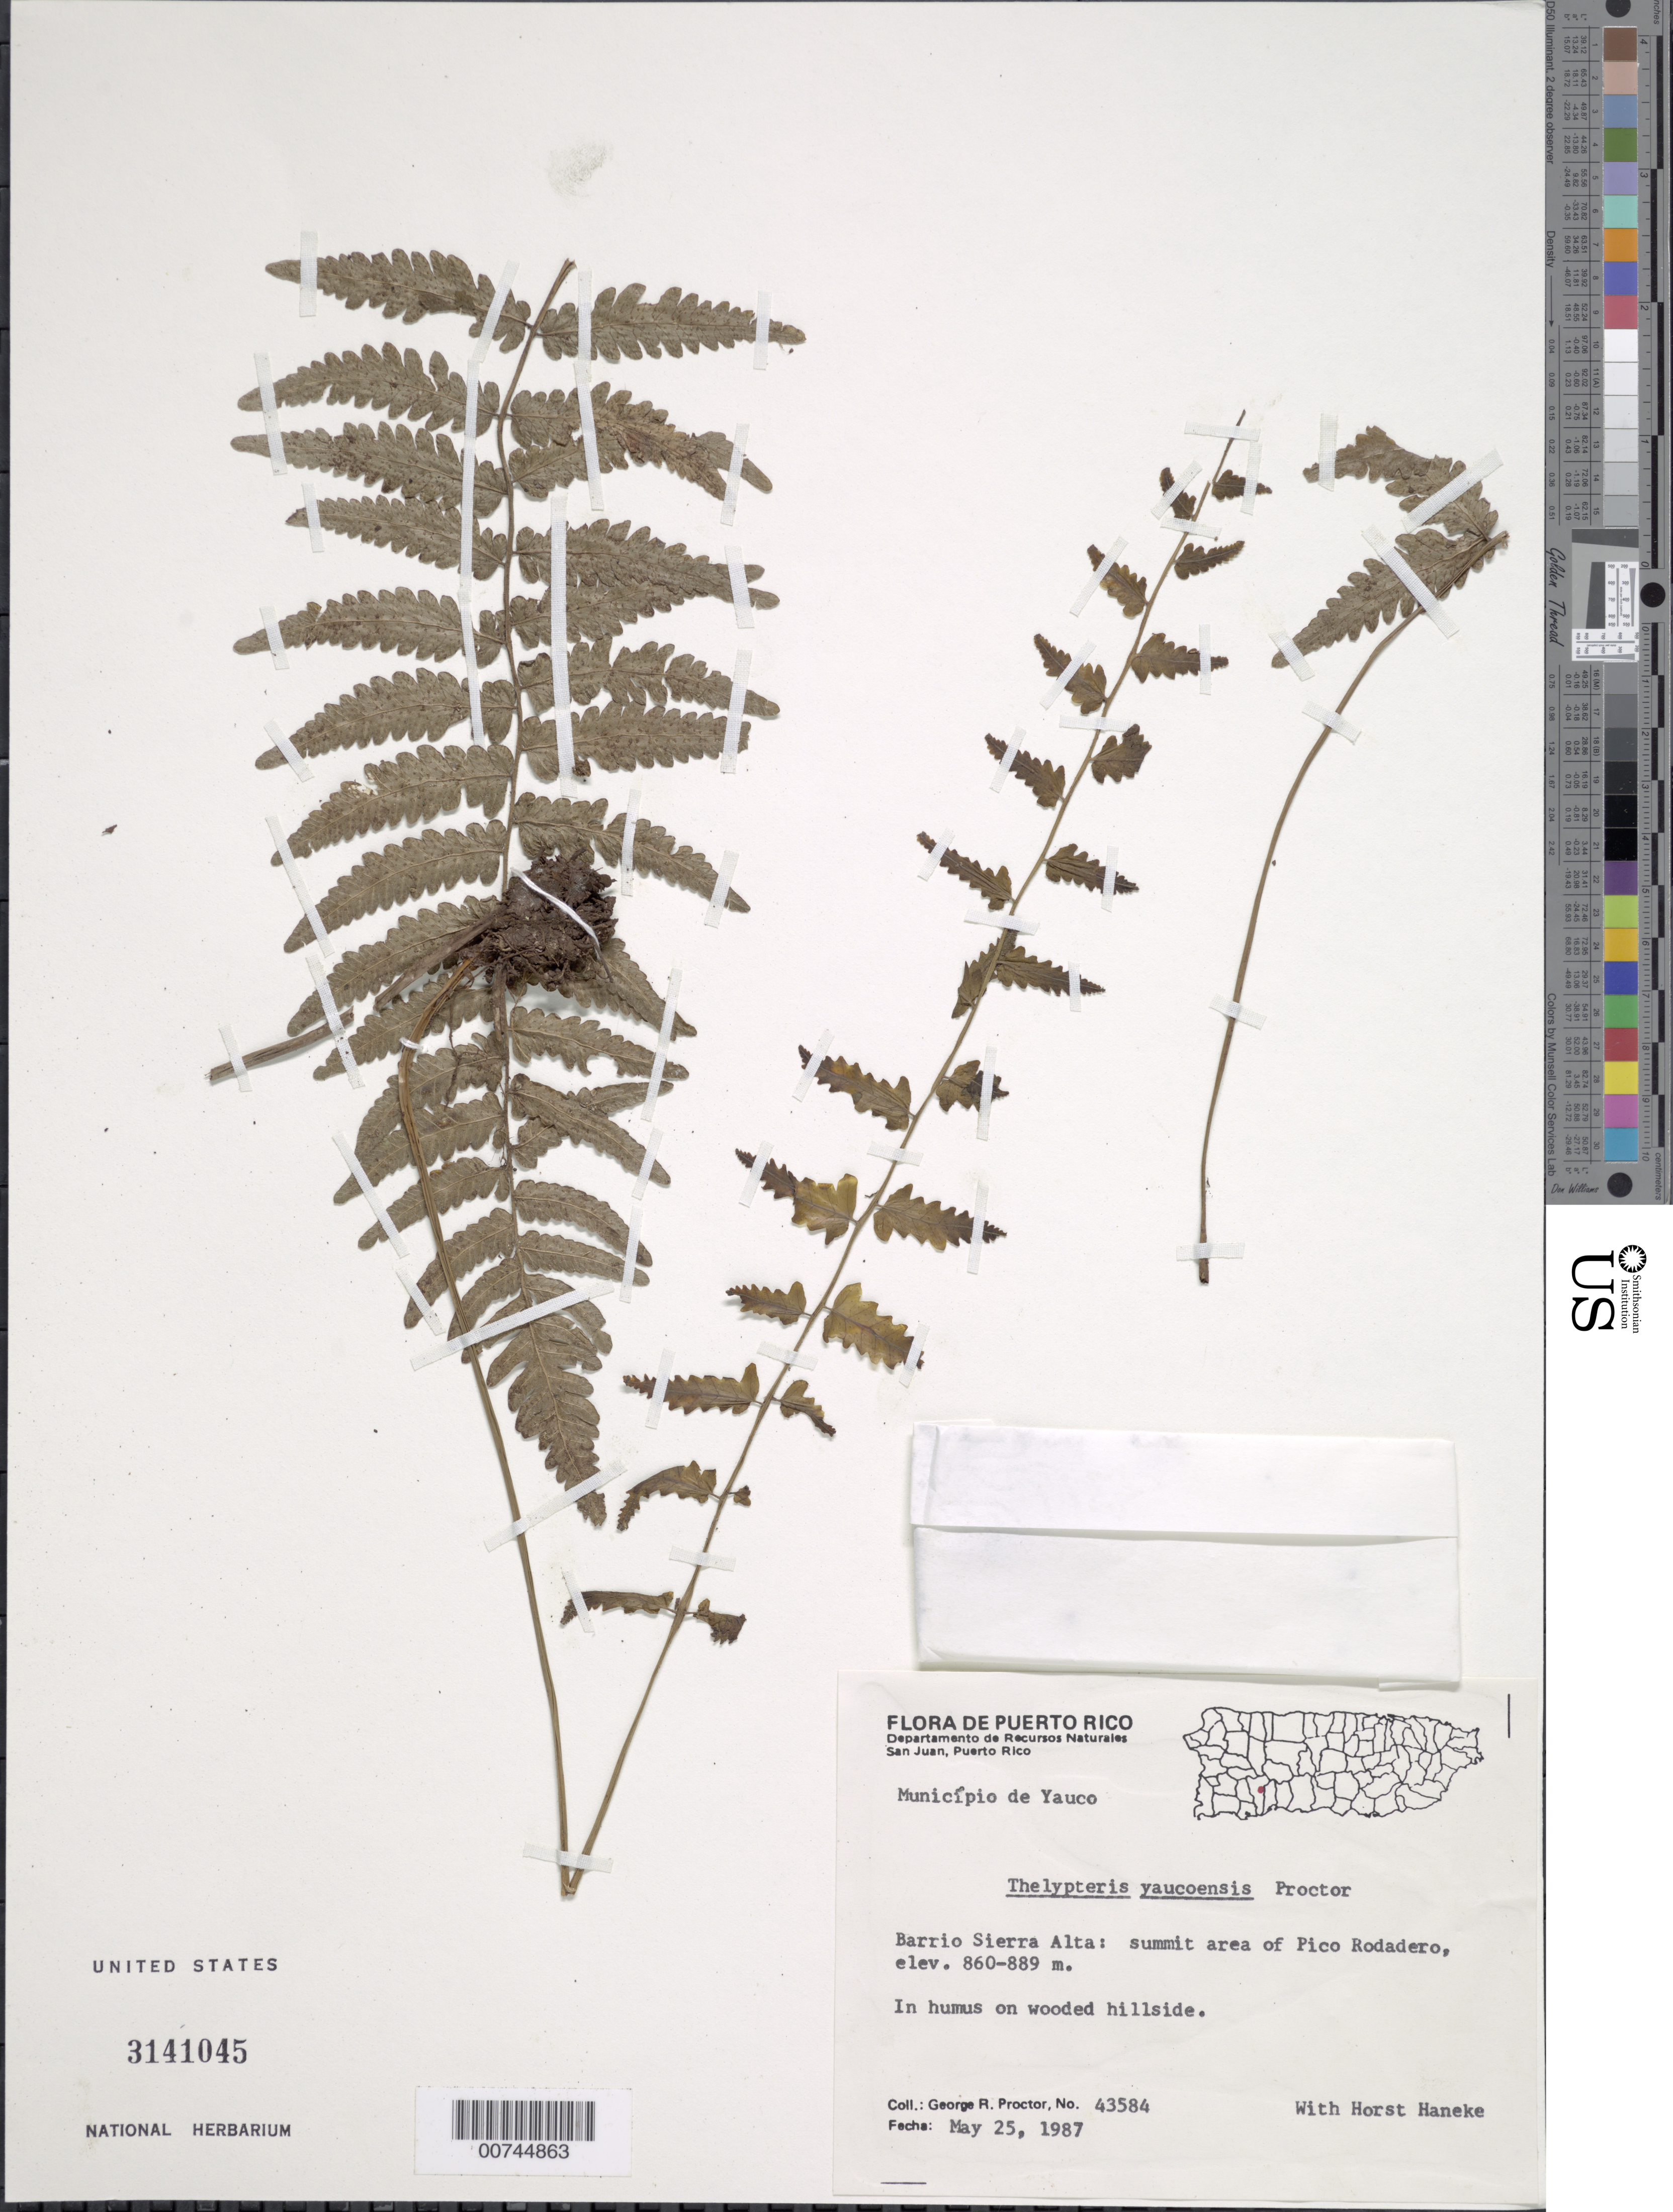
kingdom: Plantae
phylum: Tracheophyta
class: Polypodiopsida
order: Polypodiales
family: Thelypteridaceae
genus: Goniopteris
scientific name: Goniopteris yaucoensis (Proctor) comb. nov., ined 2015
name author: (Proctor)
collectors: G. R. Proctor & H. Haneke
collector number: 43584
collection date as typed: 25 May 1987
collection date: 1987-05-25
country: Puerto Rico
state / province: Yauco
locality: Barrio Sierra Alta: summit area of Pico Rodadero. Municipio Yauco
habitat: In humus on wooded hillside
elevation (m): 860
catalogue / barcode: US 3141045